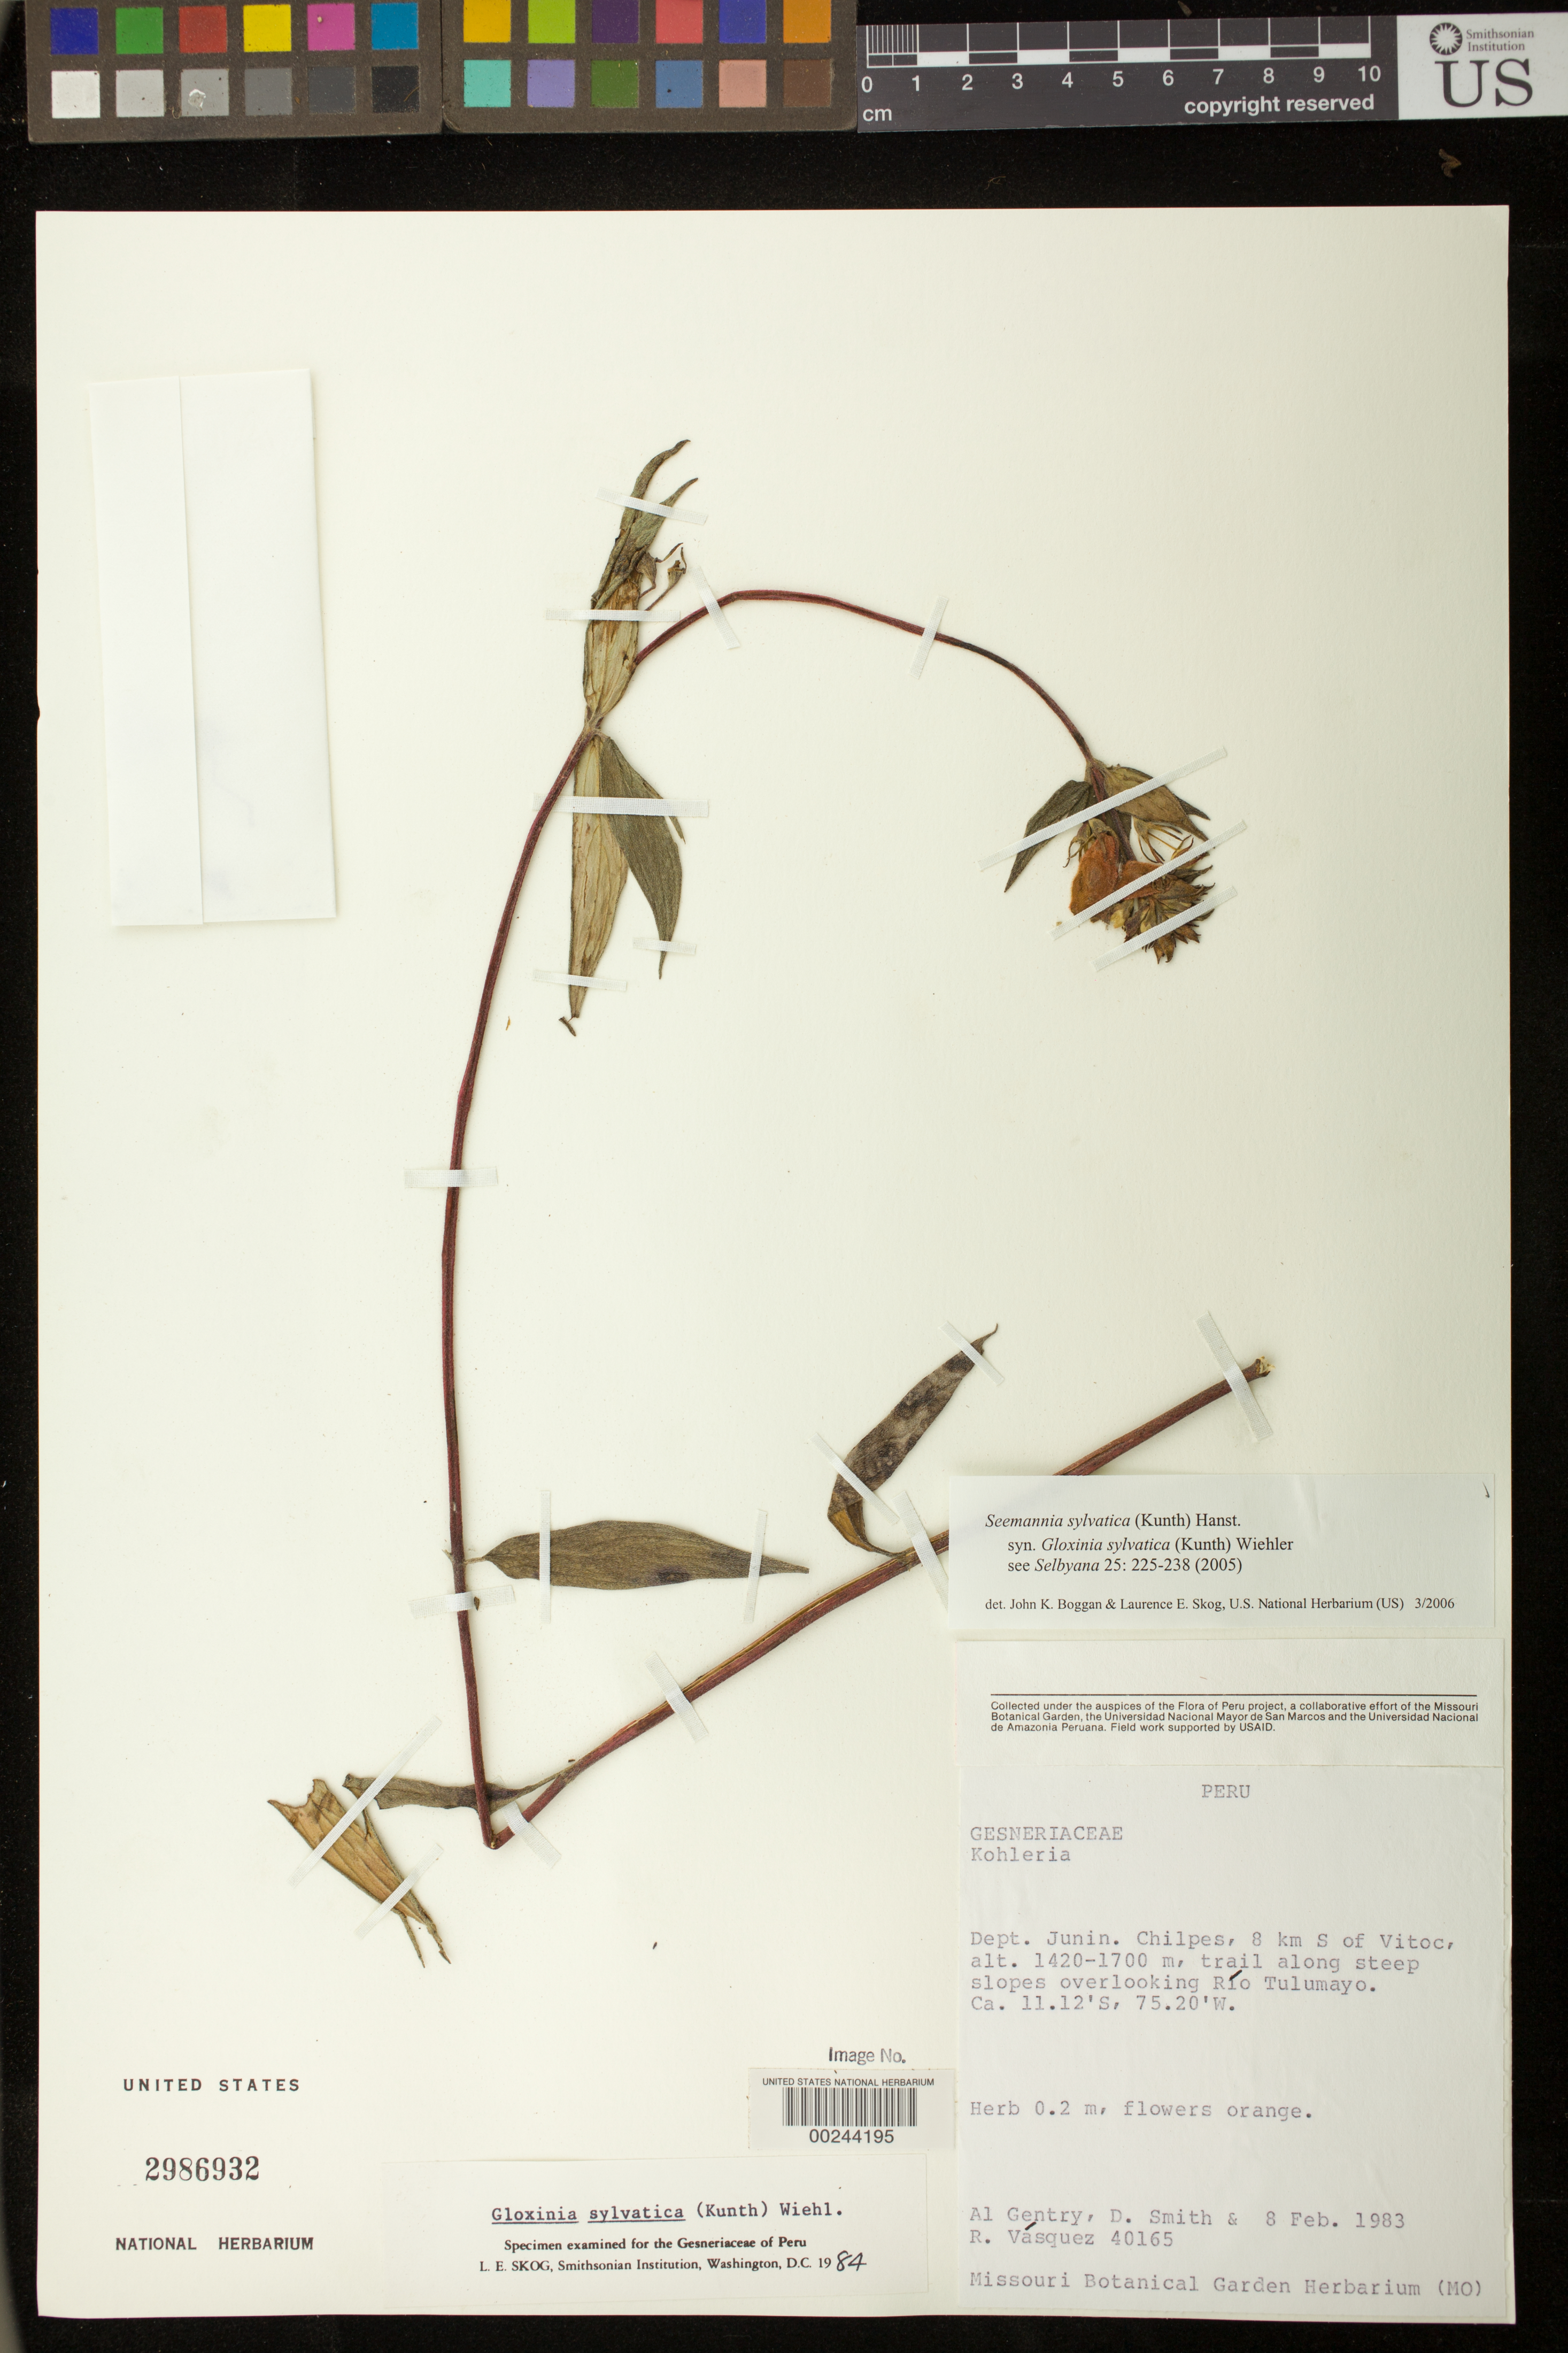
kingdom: Plantae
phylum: Tracheophyta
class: Magnoliopsida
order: Lamiales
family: Gesneriaceae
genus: Seemannia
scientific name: Seemannia sylvatica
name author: (Kunth) Hanst.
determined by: Boggan, J. K.; Skog, L. E.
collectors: A. H. Gentry, D. Smith & R. Vásquez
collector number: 40165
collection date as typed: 08 Feb 1983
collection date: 1983-02-08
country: Peru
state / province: Junín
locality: Chilpes, 8 km S of Vitoc, Rio Tulumayo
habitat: Trail along steep slopes overlooking river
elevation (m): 1420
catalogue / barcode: US 2986932